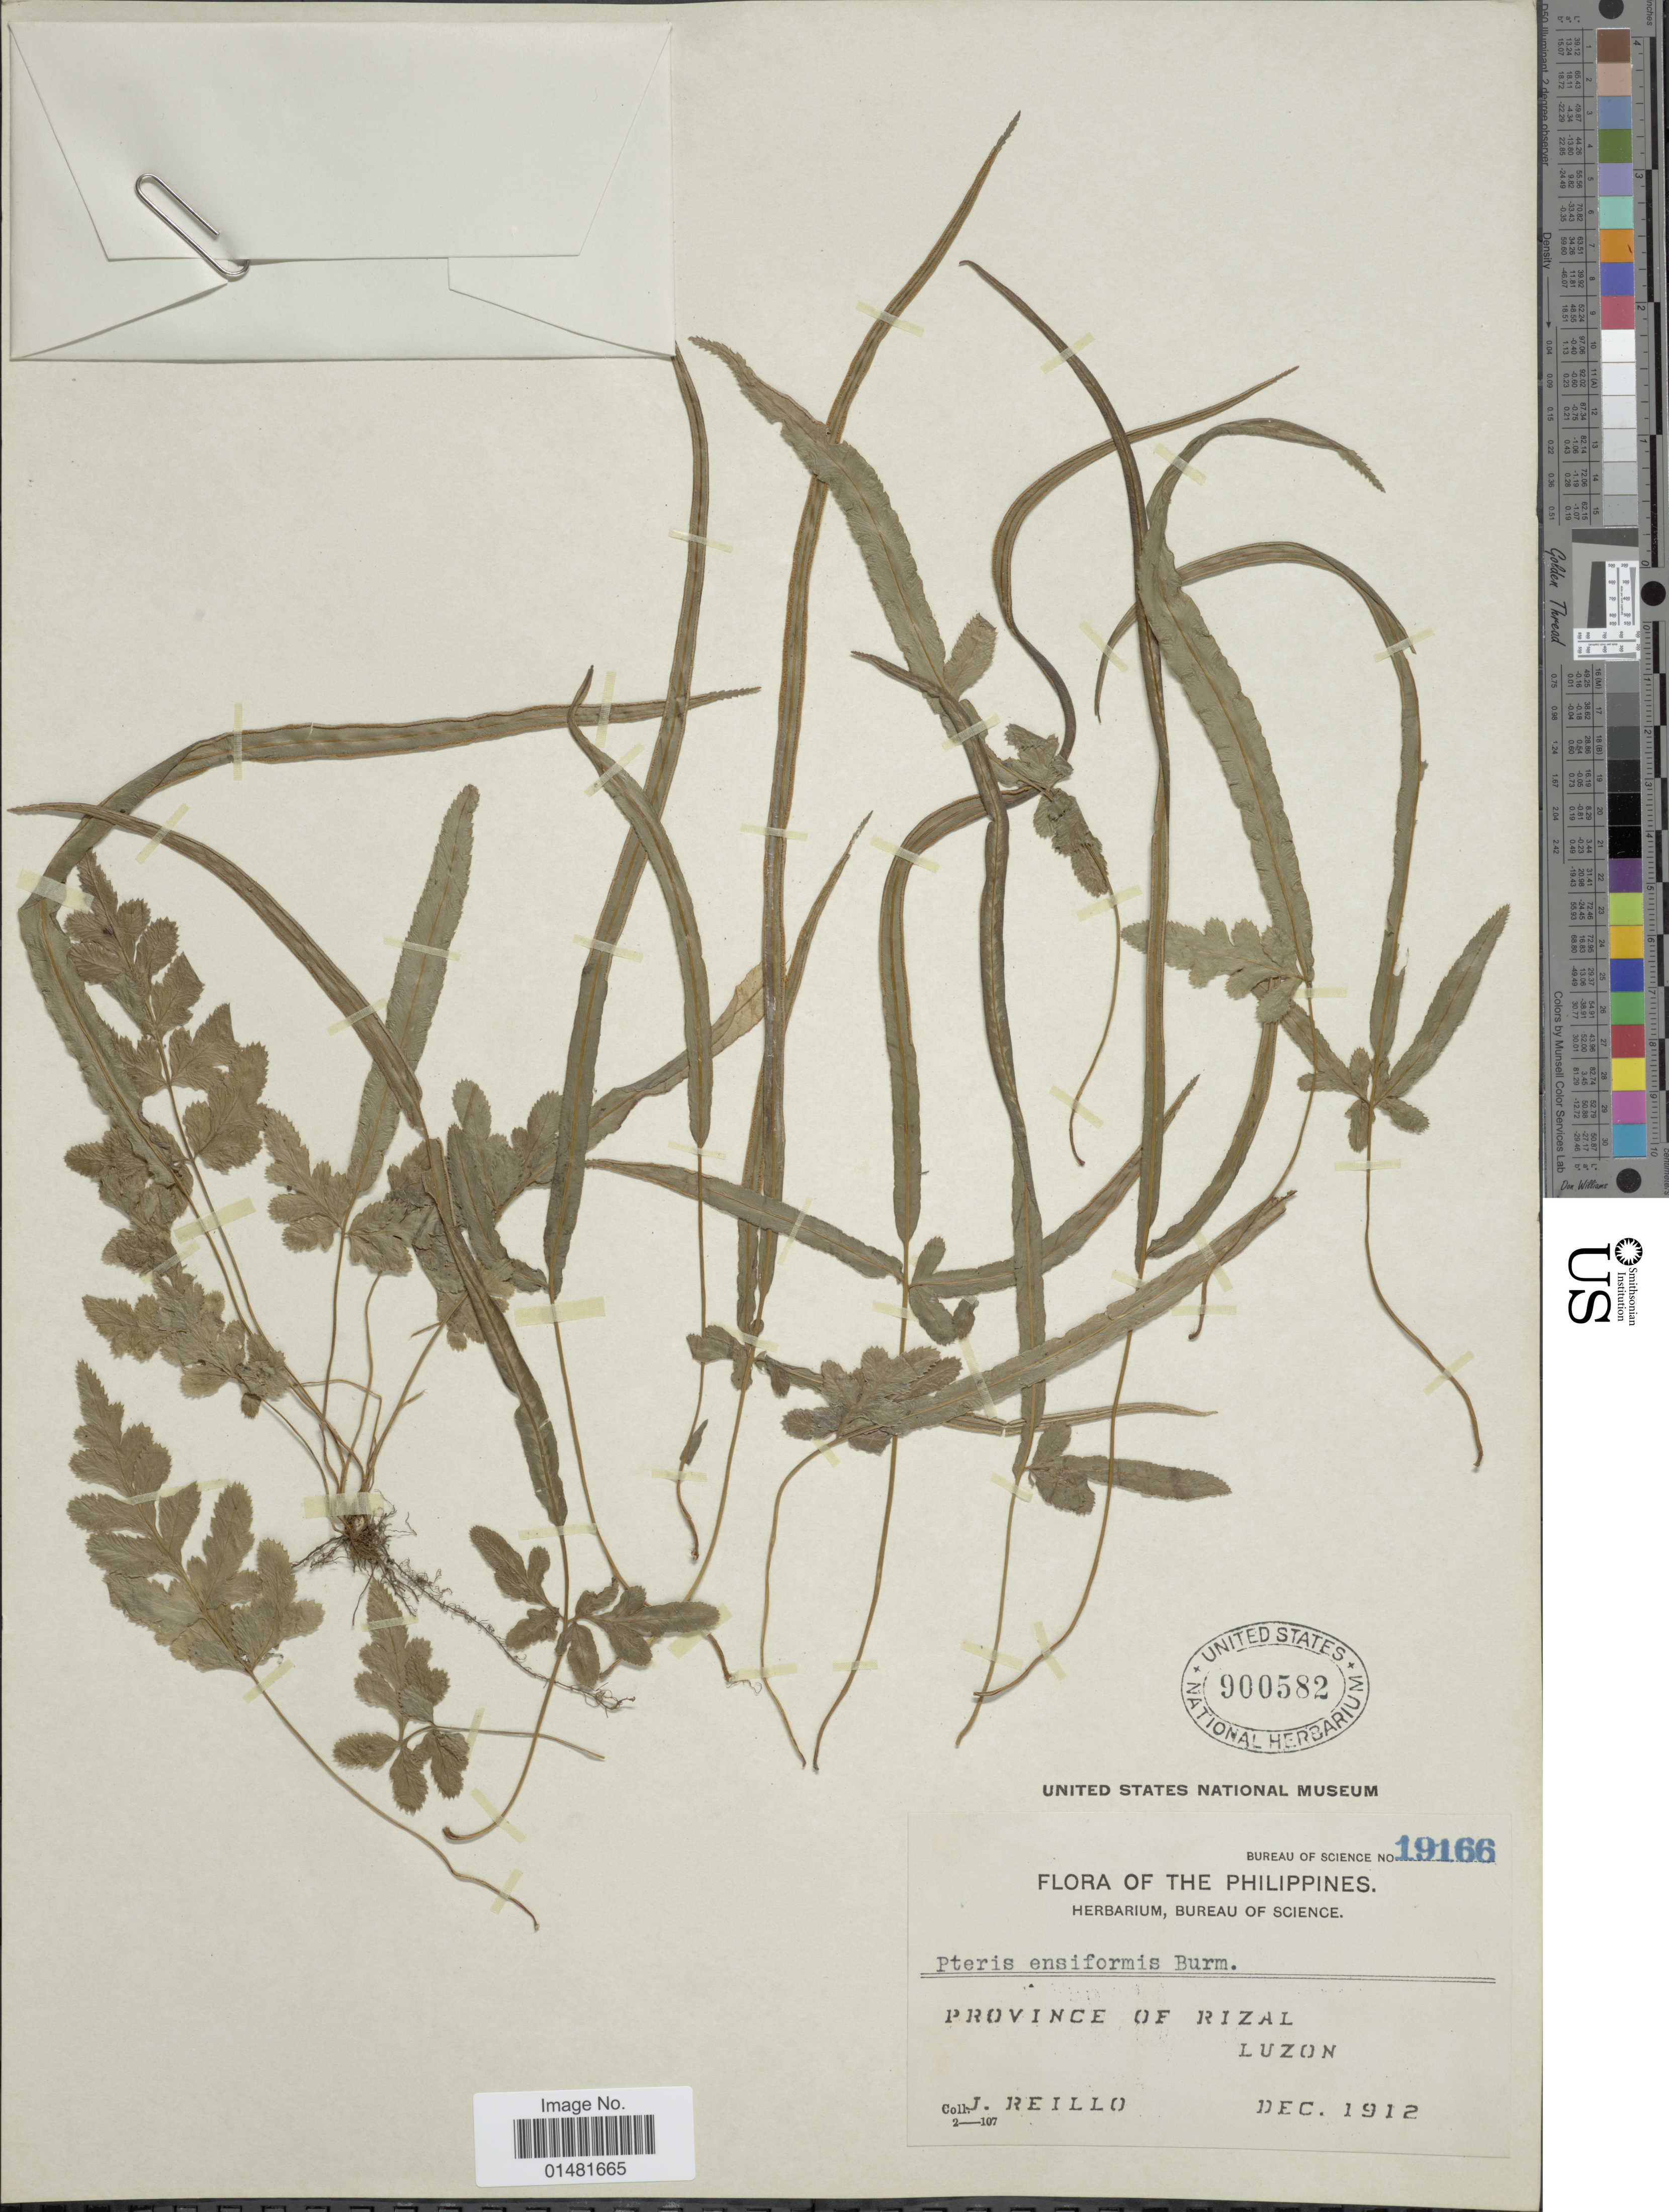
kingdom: Plantae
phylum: Tracheophyta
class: Polypodiopsida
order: Polypodiales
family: Pteridaceae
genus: Pteris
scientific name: Pteris ensiformis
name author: Burm. f.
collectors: J. Reillo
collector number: Bureau of Science 19166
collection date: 1912-12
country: Philippines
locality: Province of Rizal, Luzon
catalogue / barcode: US 900582